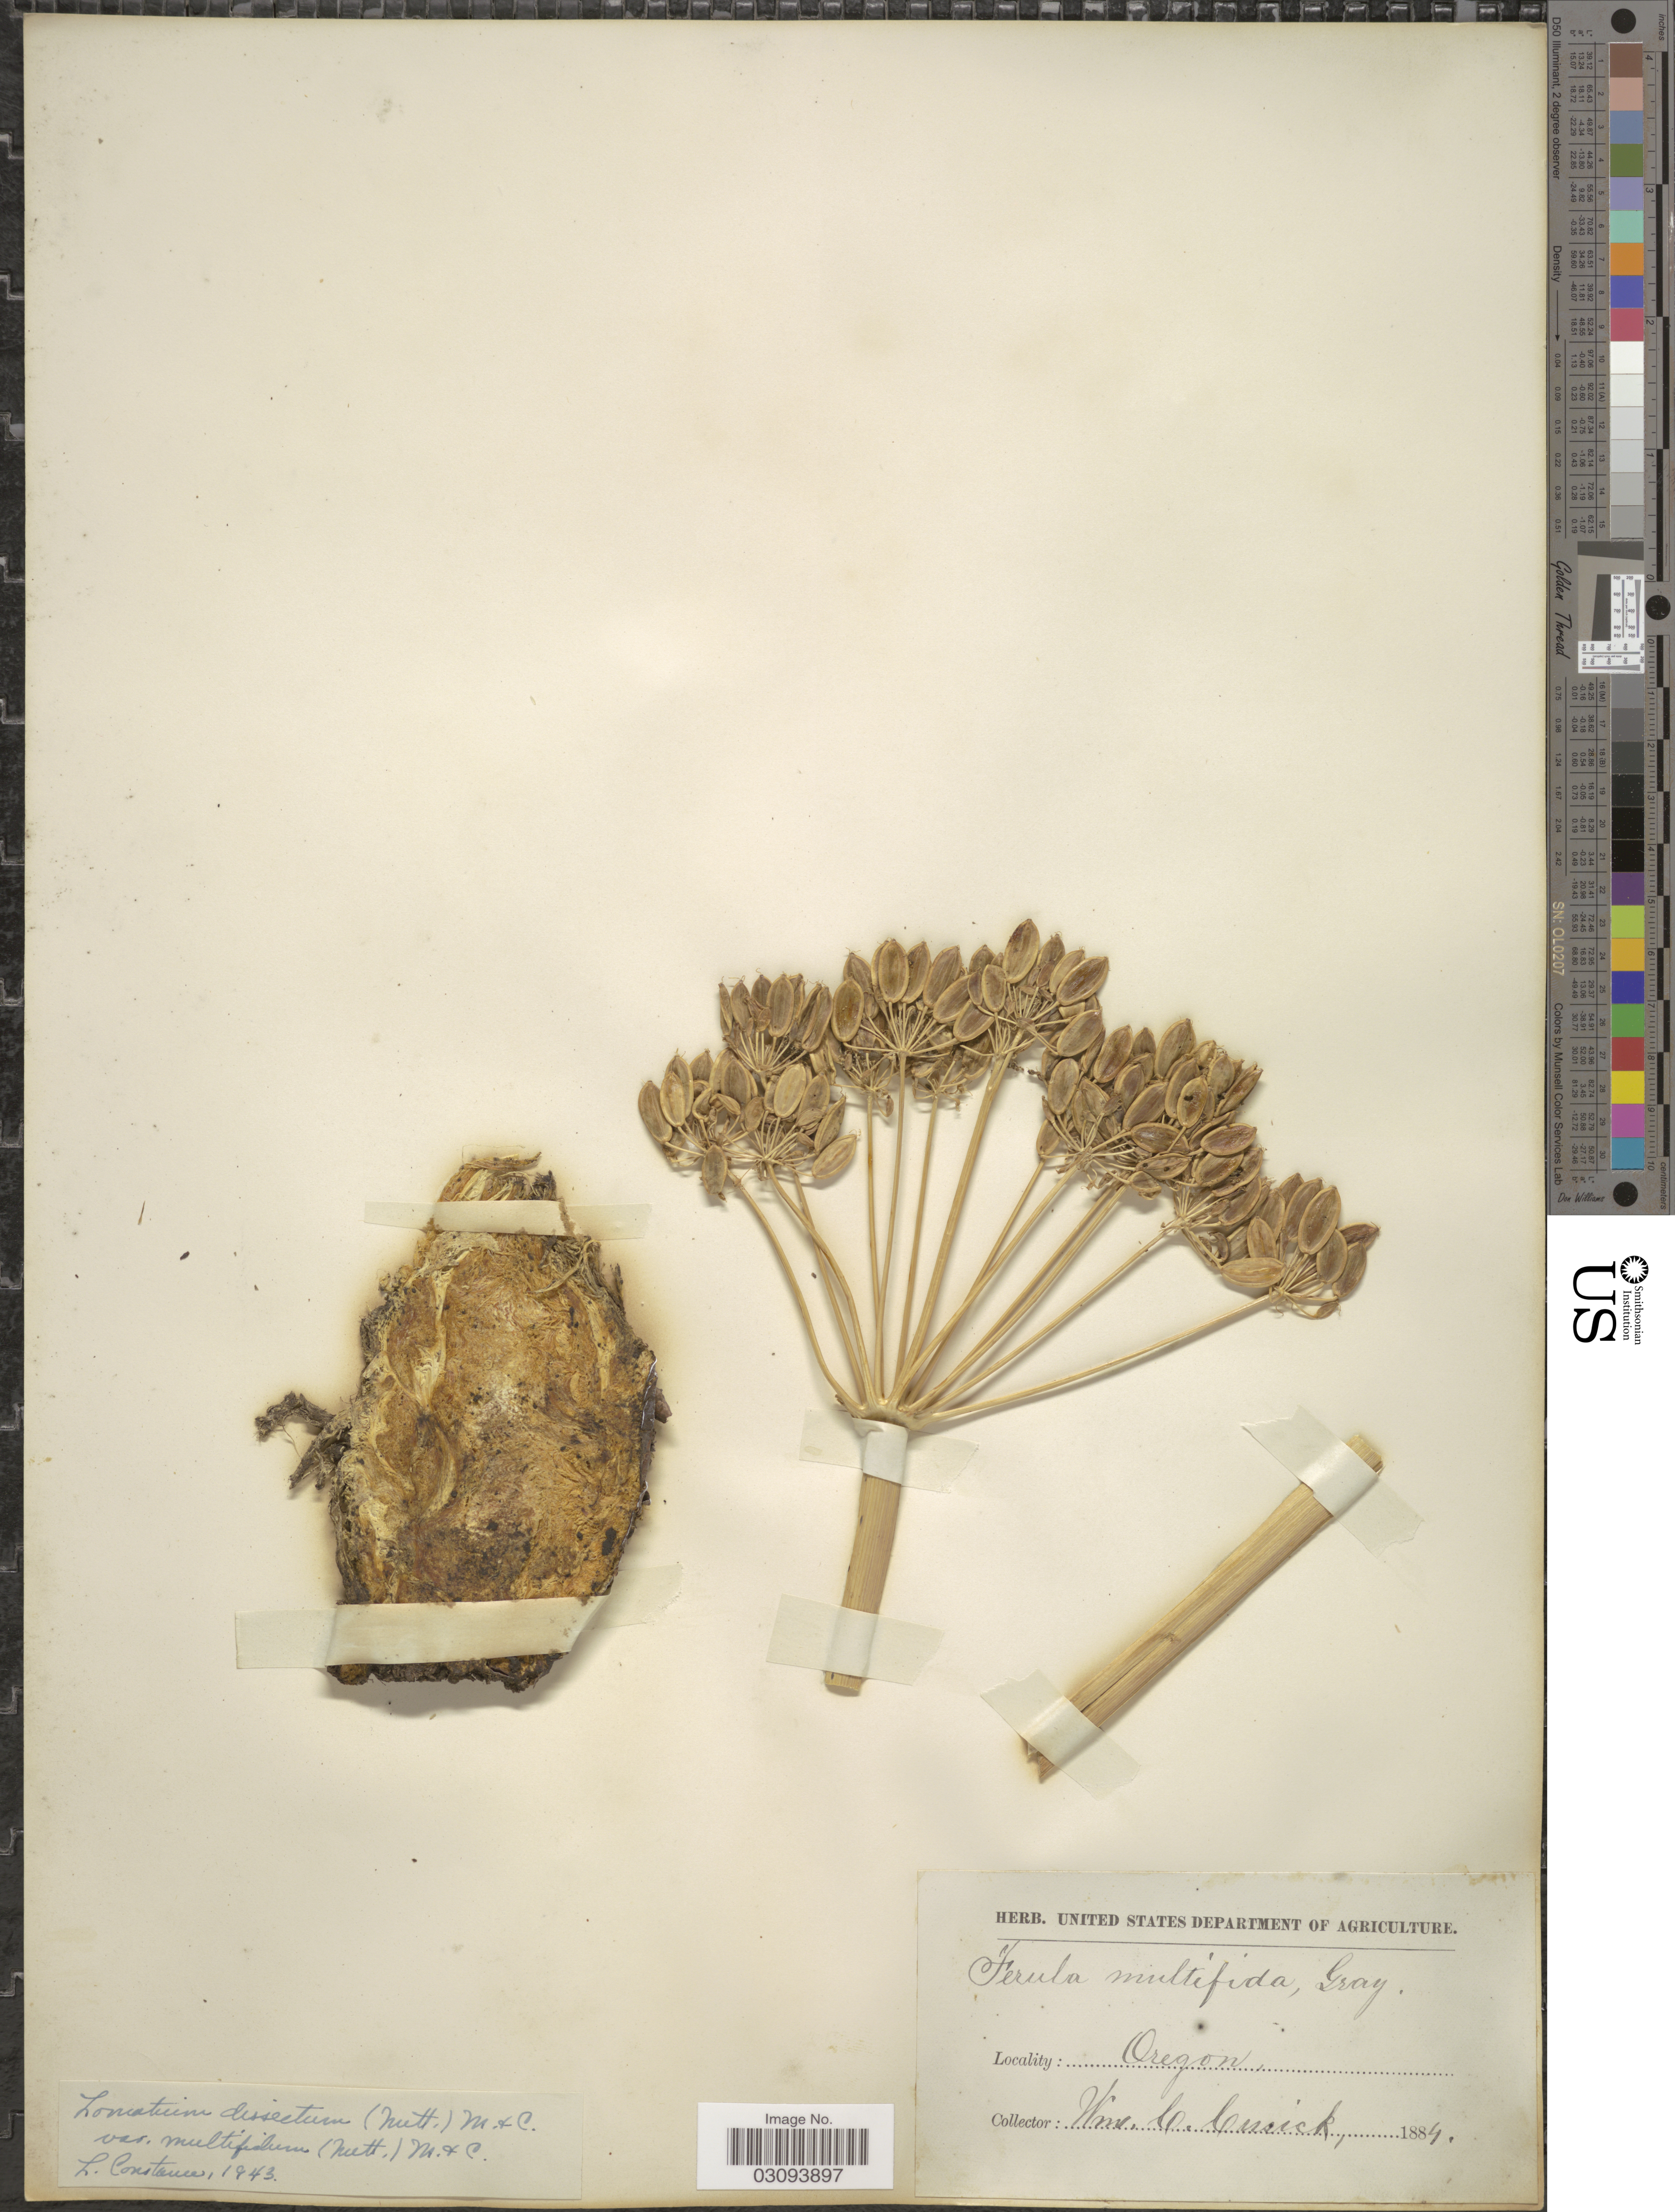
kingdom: Plantae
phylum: Tracheophyta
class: Magnoliopsida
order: Apiales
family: Apiaceae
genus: Lomatium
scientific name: Lomatium dissectum var. multifidum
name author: (Nutt.) Mathias & Constance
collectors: W. C. Cusick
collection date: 1884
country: United States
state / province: Oregon